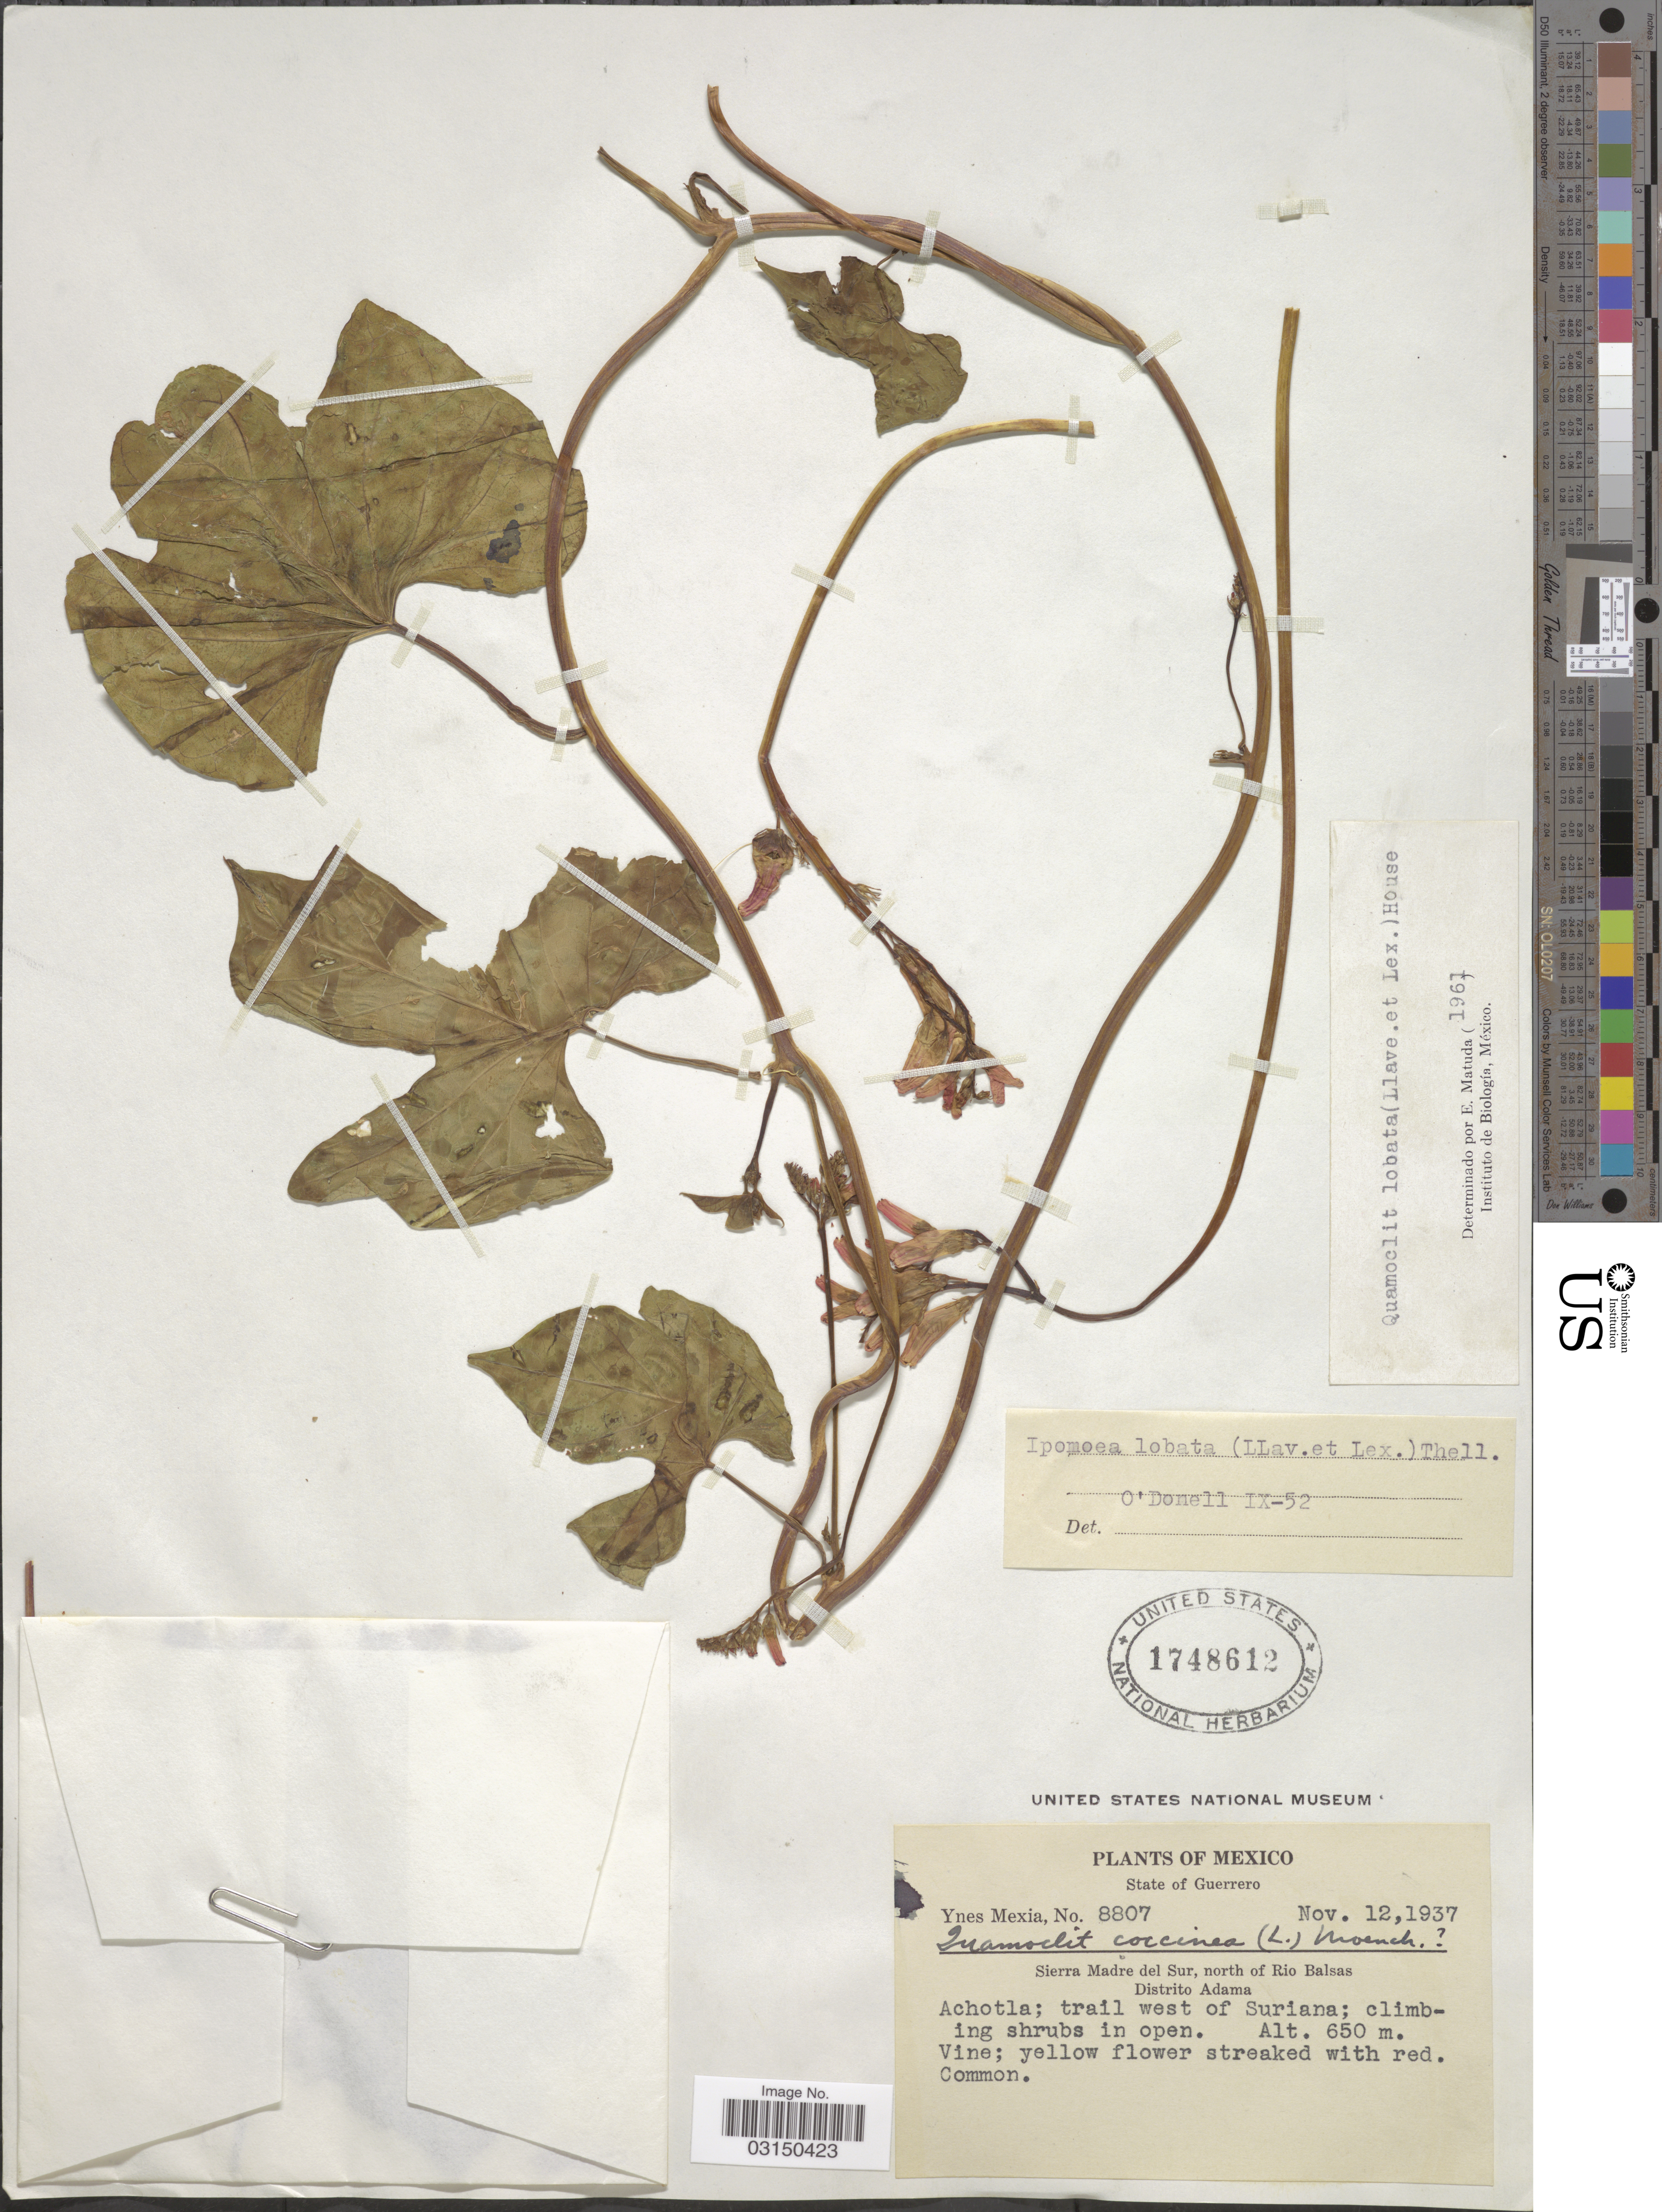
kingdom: Plantae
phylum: Tracheophyta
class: Magnoliopsida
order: Solanales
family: Convolvulaceae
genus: Ipomoea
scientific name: Ipomoea lobata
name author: (Cerv.) Thell.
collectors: Y. Mexia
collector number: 8807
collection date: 1937-11-12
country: Mexico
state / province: Guerrero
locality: State of Guerrero. Sierra Madre del Sur, north of Rio Balsas. Distrito Adama. Achotla; trail west of Suriana.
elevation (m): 650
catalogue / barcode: US 1748612